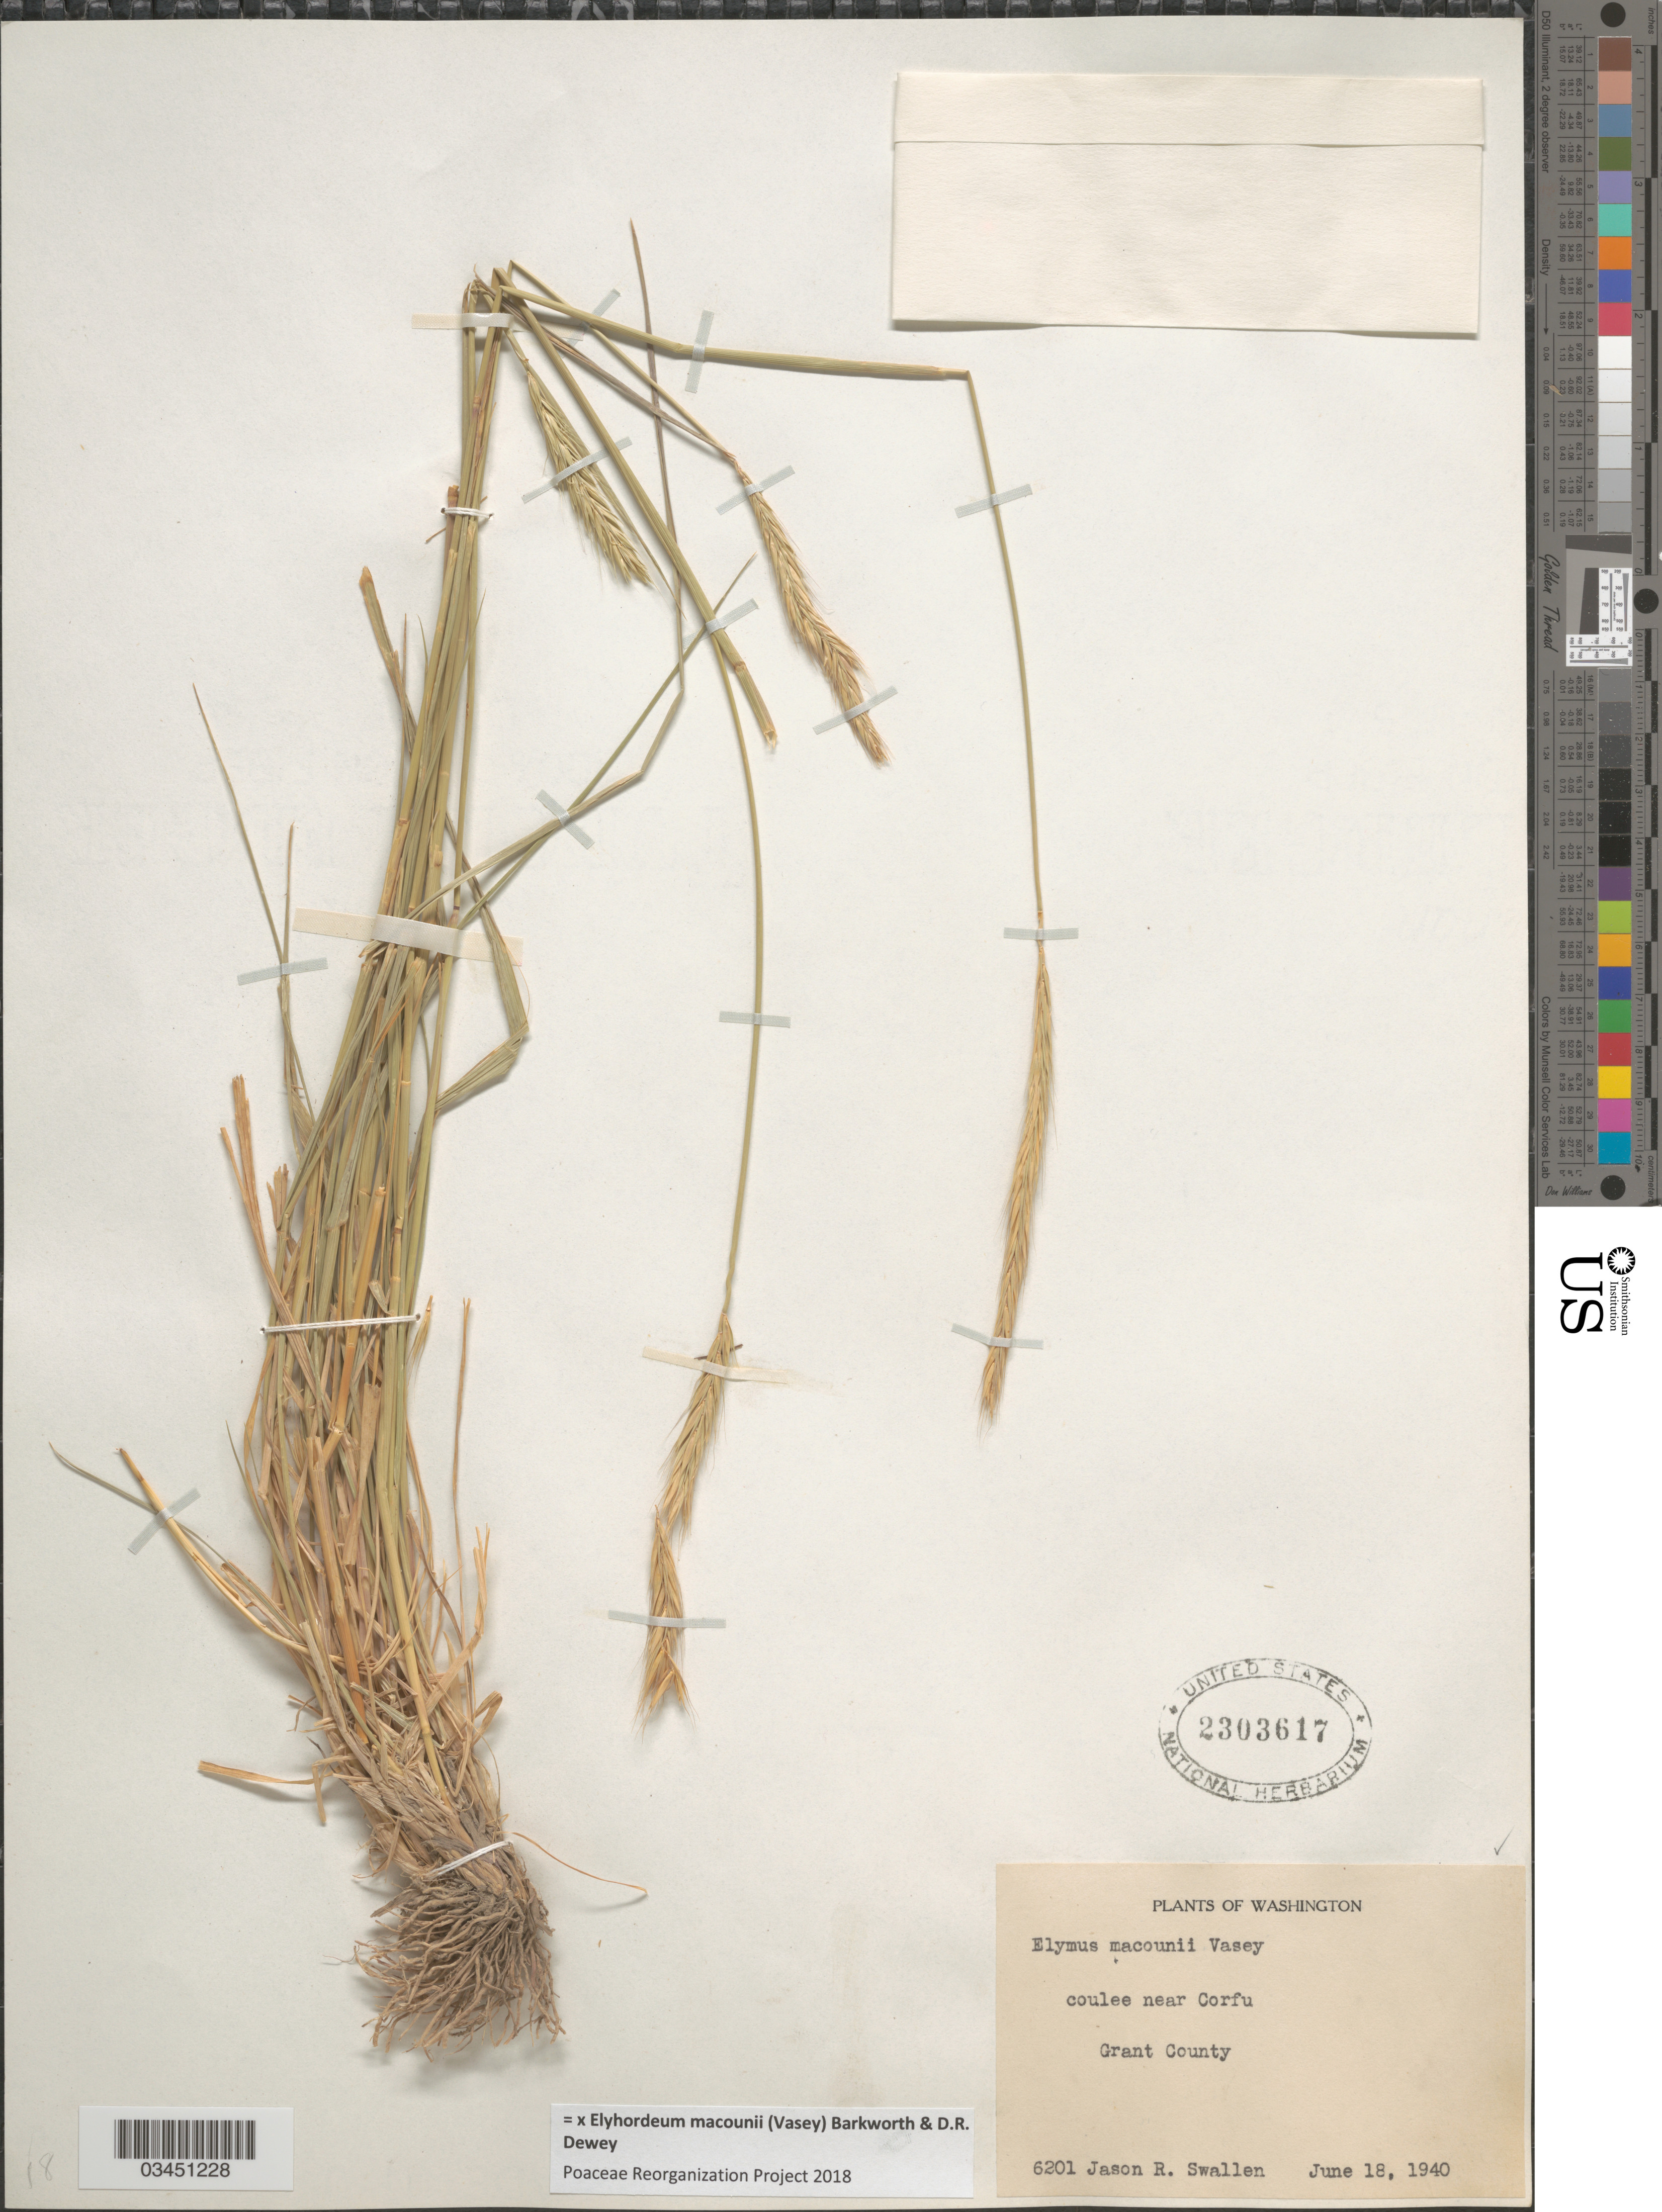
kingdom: Plantae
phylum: Tracheophyta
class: Liliopsida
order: Poales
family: Poaceae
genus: Elyhordeum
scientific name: x Elyhordeum macounii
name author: (Vasey) Barkworth & Dewey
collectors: J. R. Swallen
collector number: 6201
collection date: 1940-06-18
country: United States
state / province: Washington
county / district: Grant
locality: Coulee near Corfu. Grant County.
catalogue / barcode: US 2303617